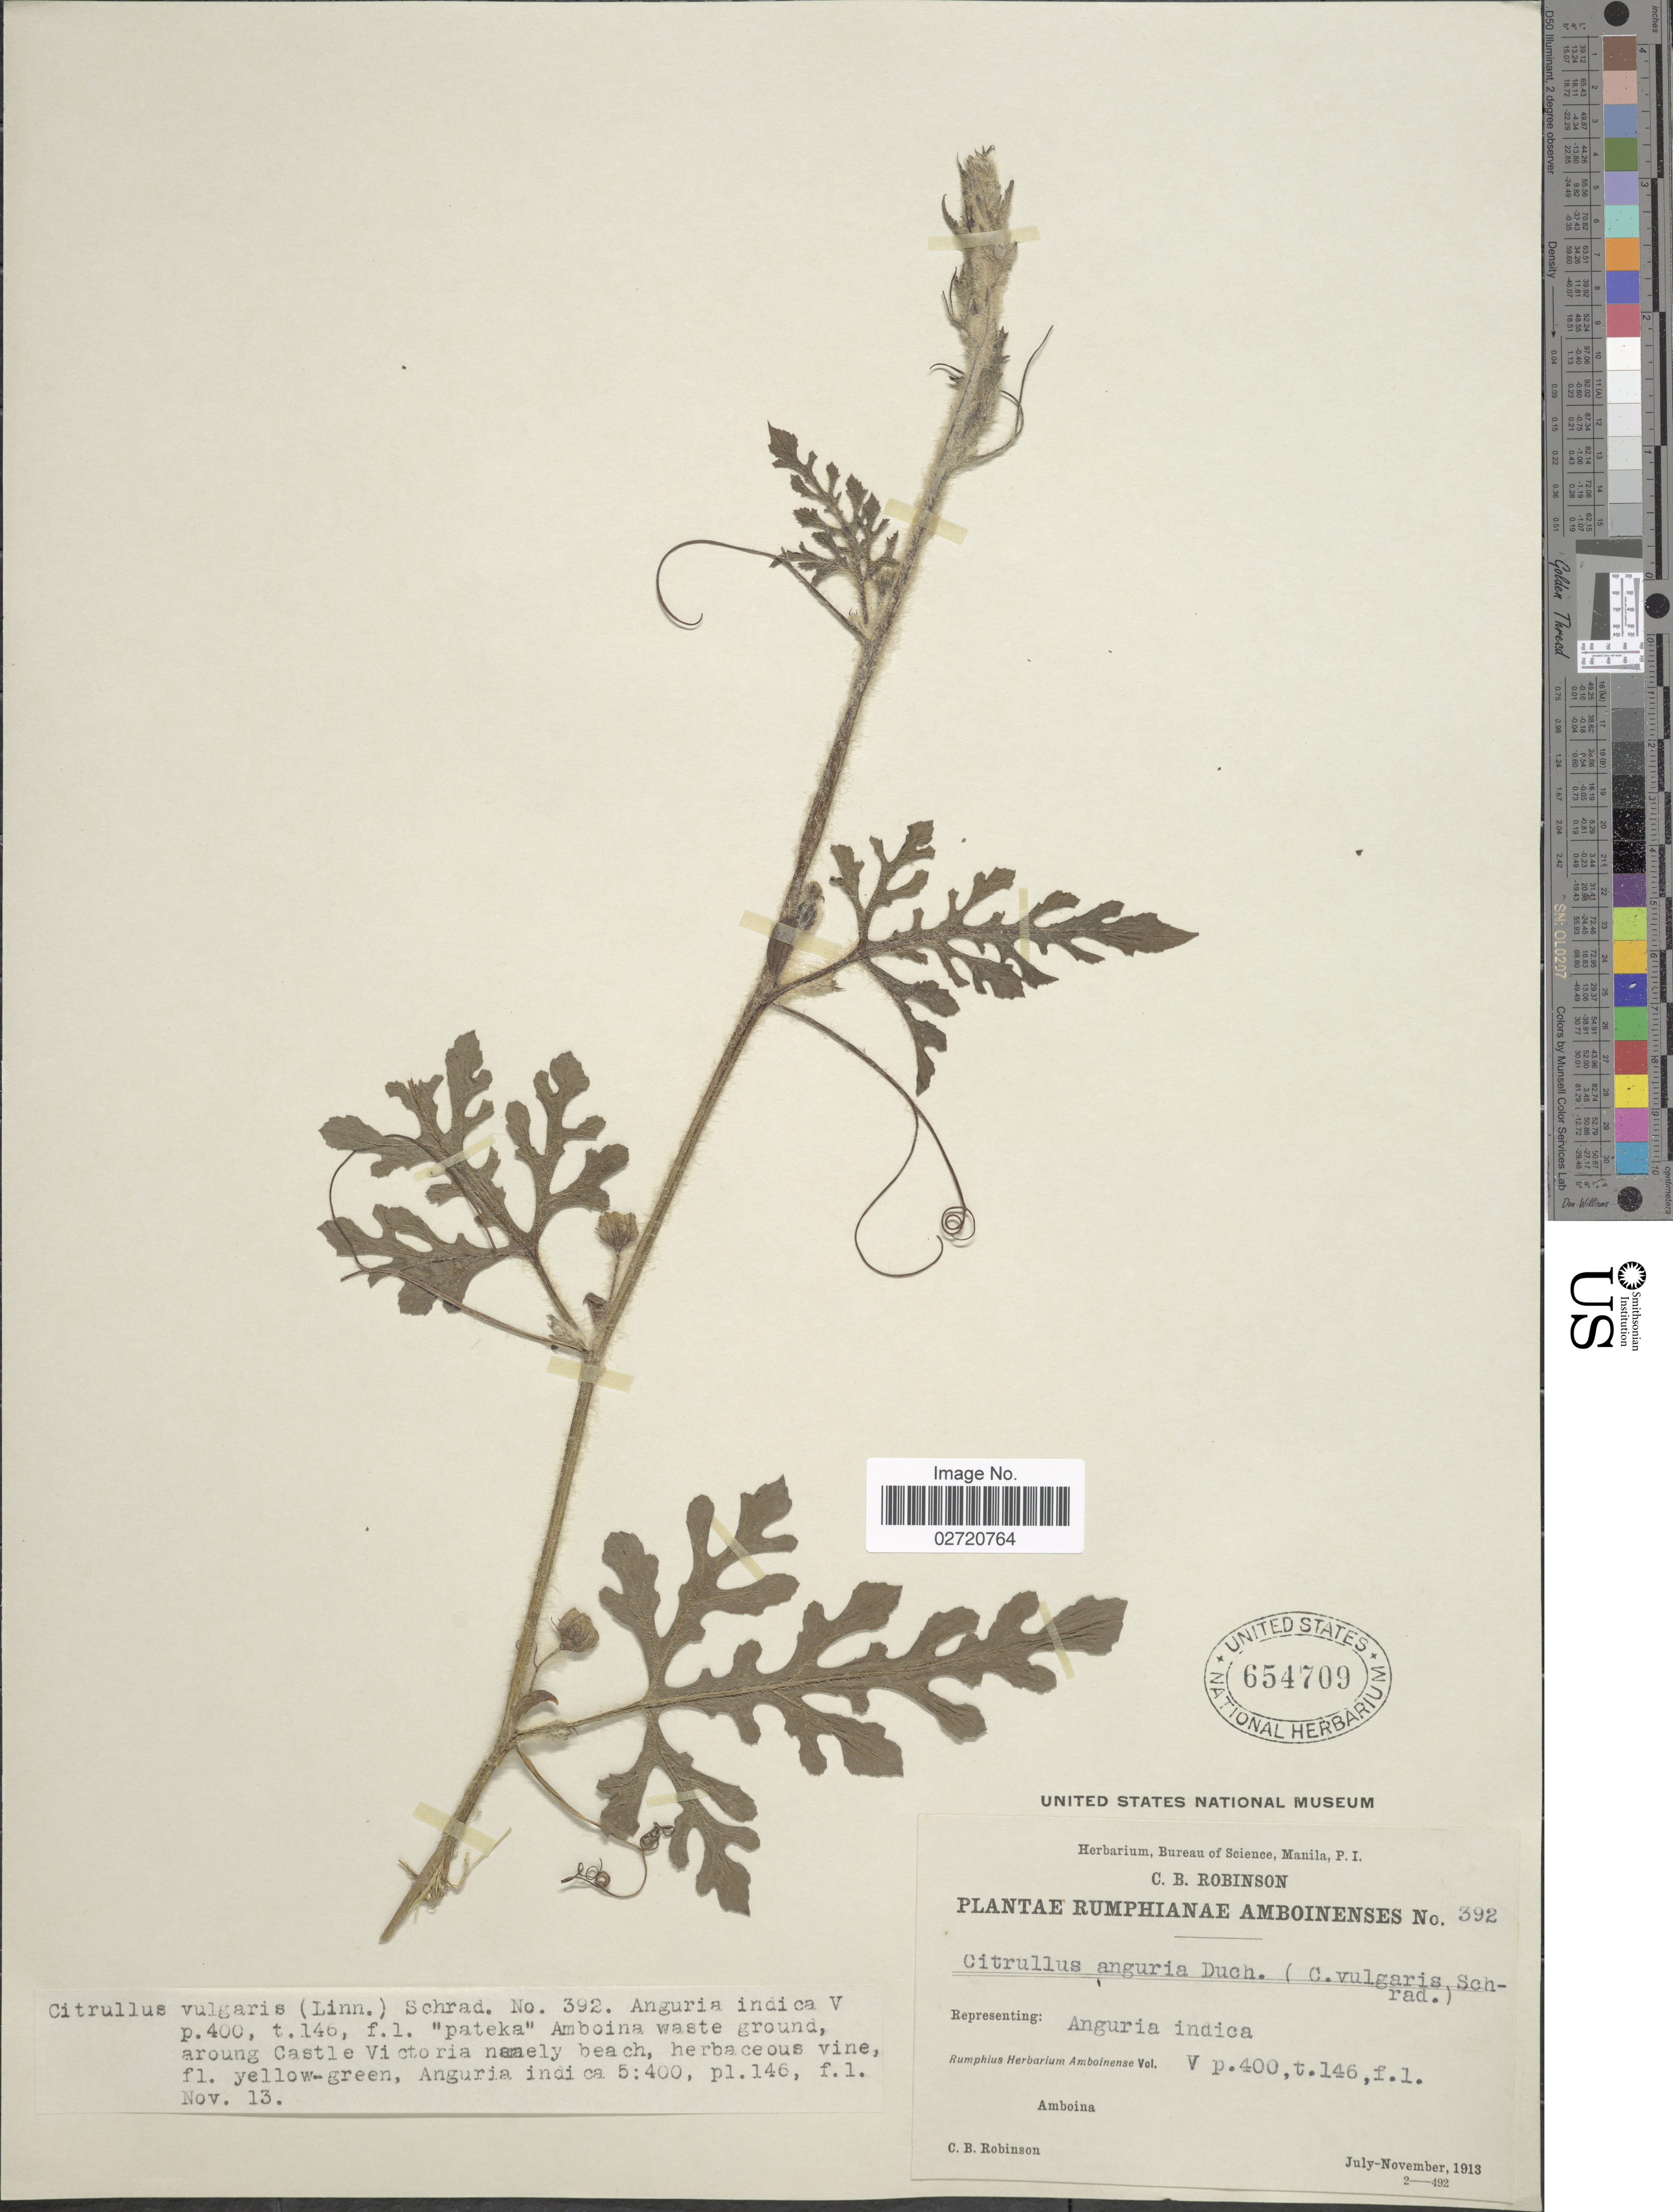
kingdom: Plantae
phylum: Tracheophyta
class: Magnoliopsida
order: Cucurbitales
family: Cucurbitaceae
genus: Citrullus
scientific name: Citrullus lanatus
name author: (Thunb.) Matsum. & Nakai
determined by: Strong, Mark T., (BOT), Smithsonian Institution - National Museum of Natural History (UNITED STATES)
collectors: C. Robinson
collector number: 392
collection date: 1913-11-13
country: Indonesia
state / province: Maluku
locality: Rumphianae Amboinenses. Amboina, aroung Castle Victoria naaely beach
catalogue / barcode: US 654709